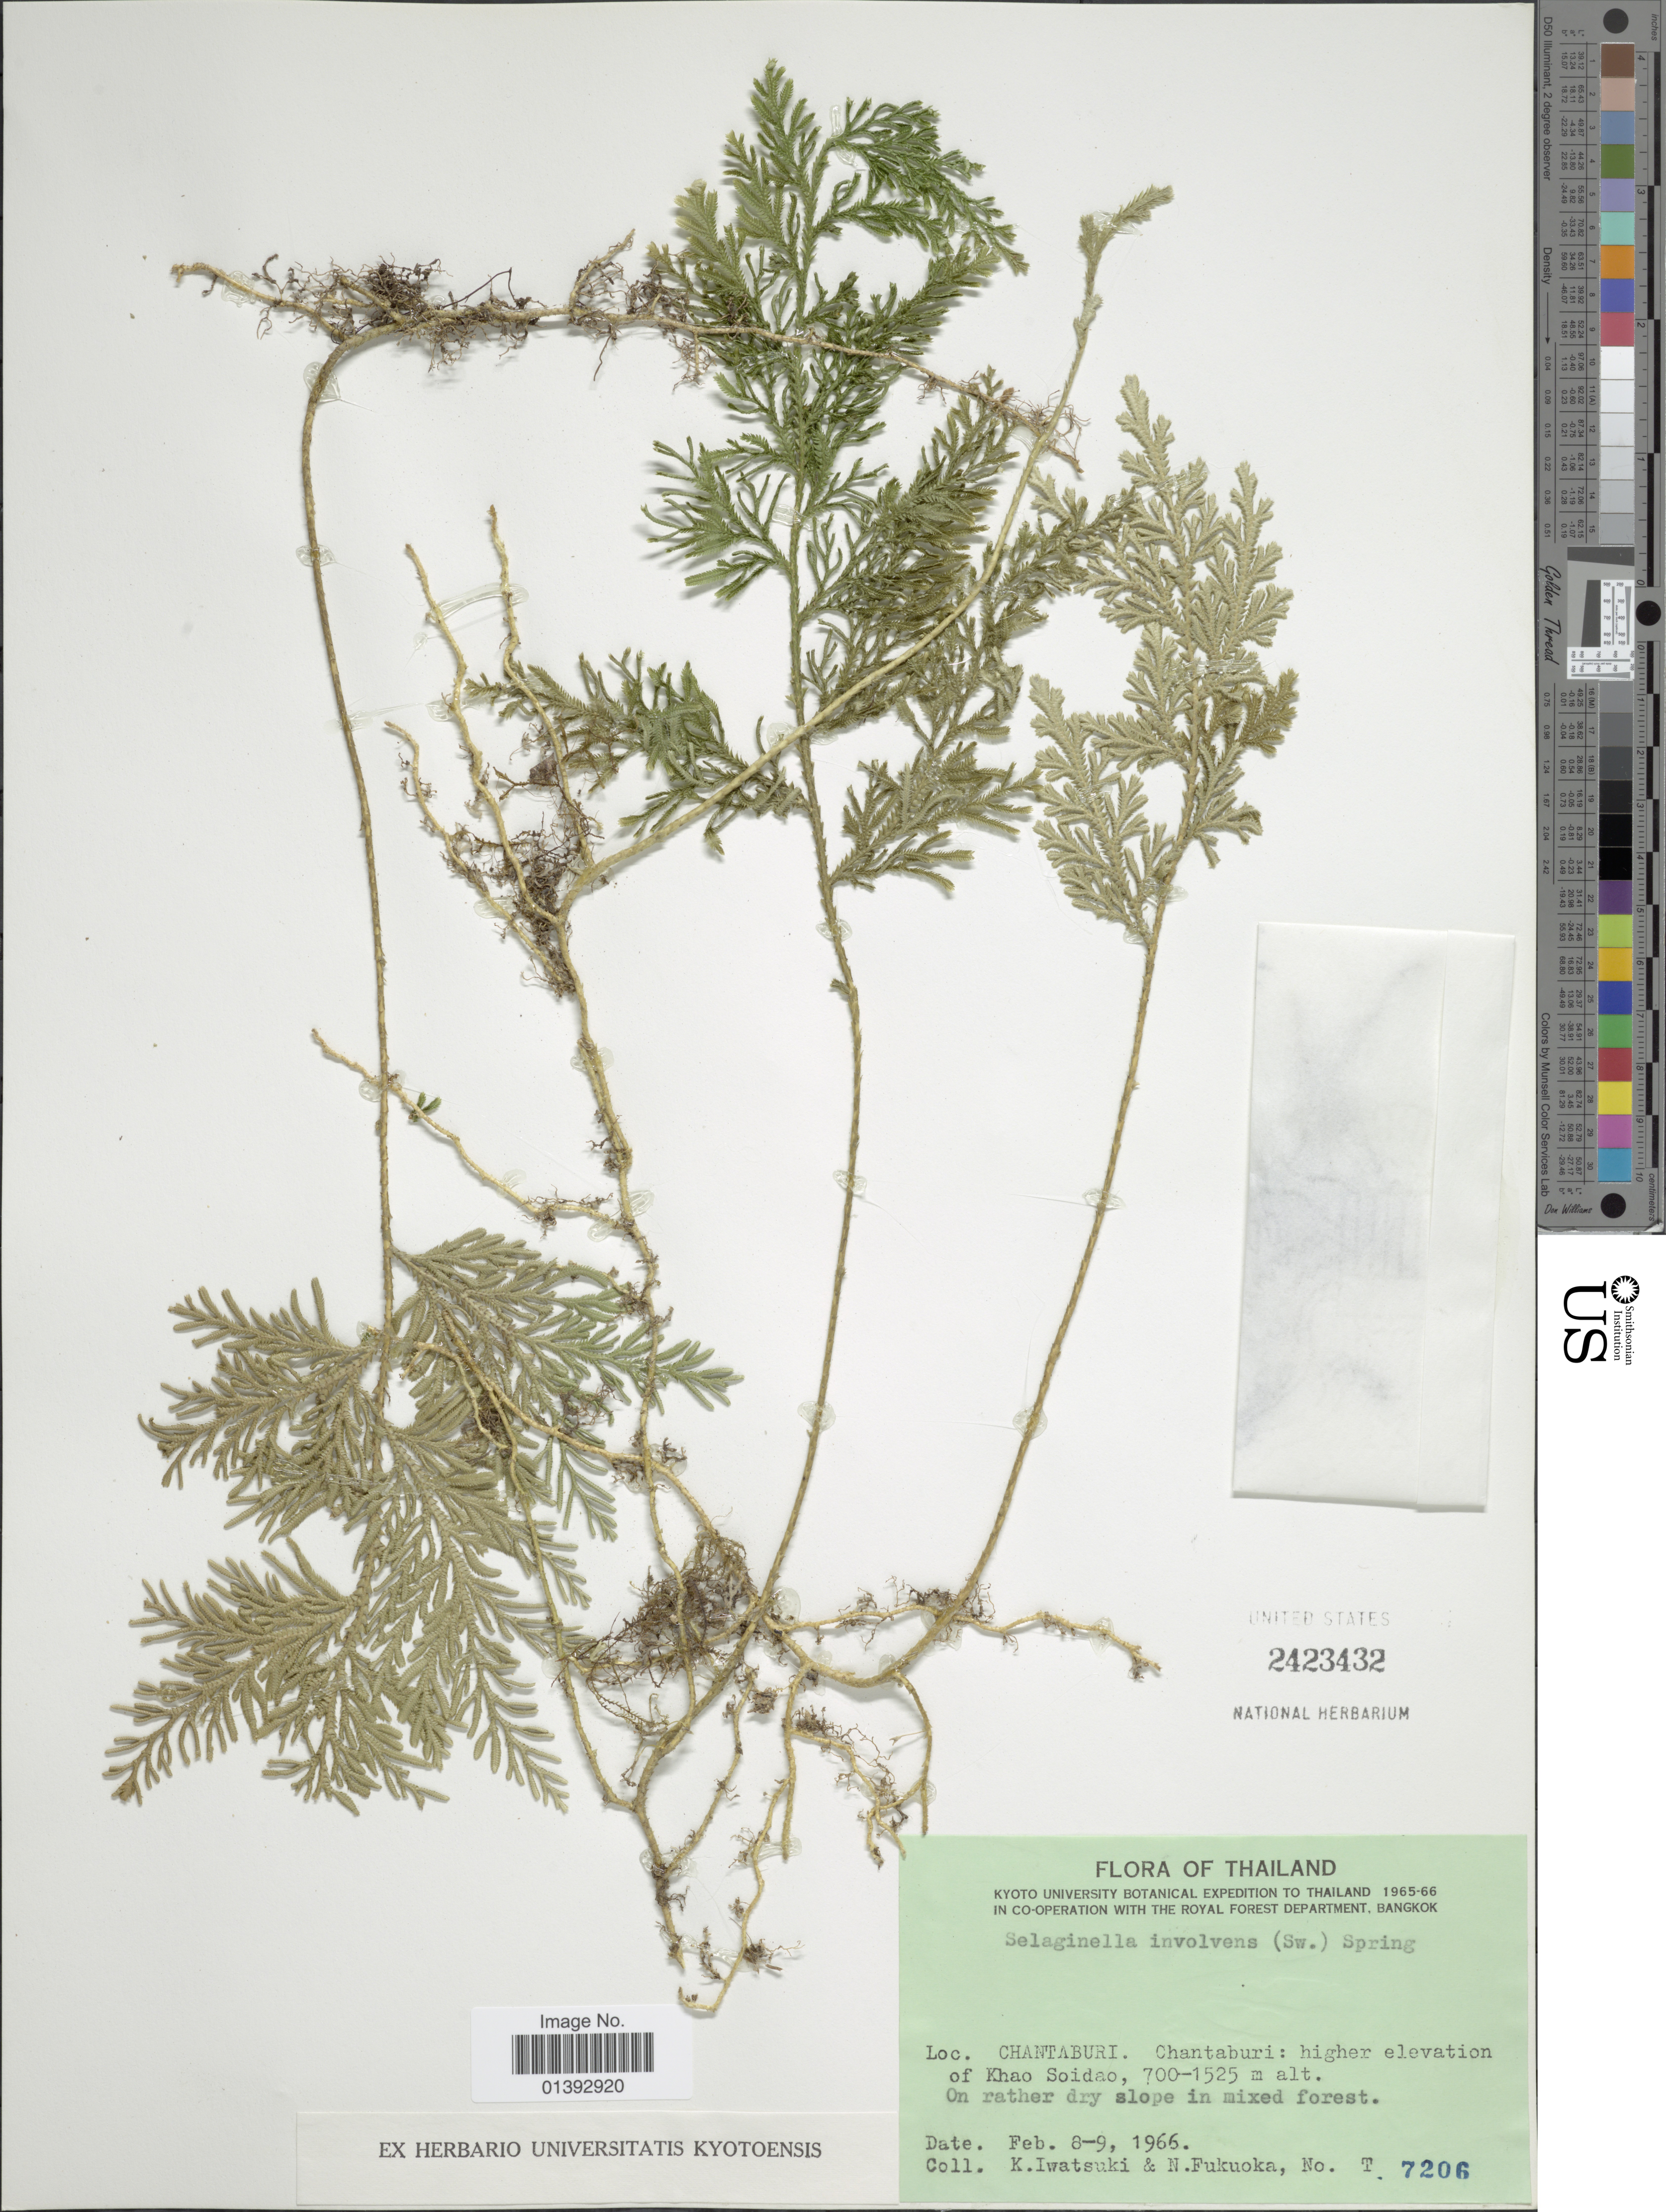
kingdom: Plantae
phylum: Tracheophyta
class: Lycopodiopsida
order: Selaginellales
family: Selaginellaceae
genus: Selaginella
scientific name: Selaginella involvens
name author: (Sw.) Spring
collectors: K. Iwatsuki & N. Fukuoka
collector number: T7206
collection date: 1966-02-08/1966-02-09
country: Thailand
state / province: Chanthaburi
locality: Higher elevation of Khao Soidao, on rather dry slope in mixed forest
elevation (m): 700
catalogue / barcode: US 2423432